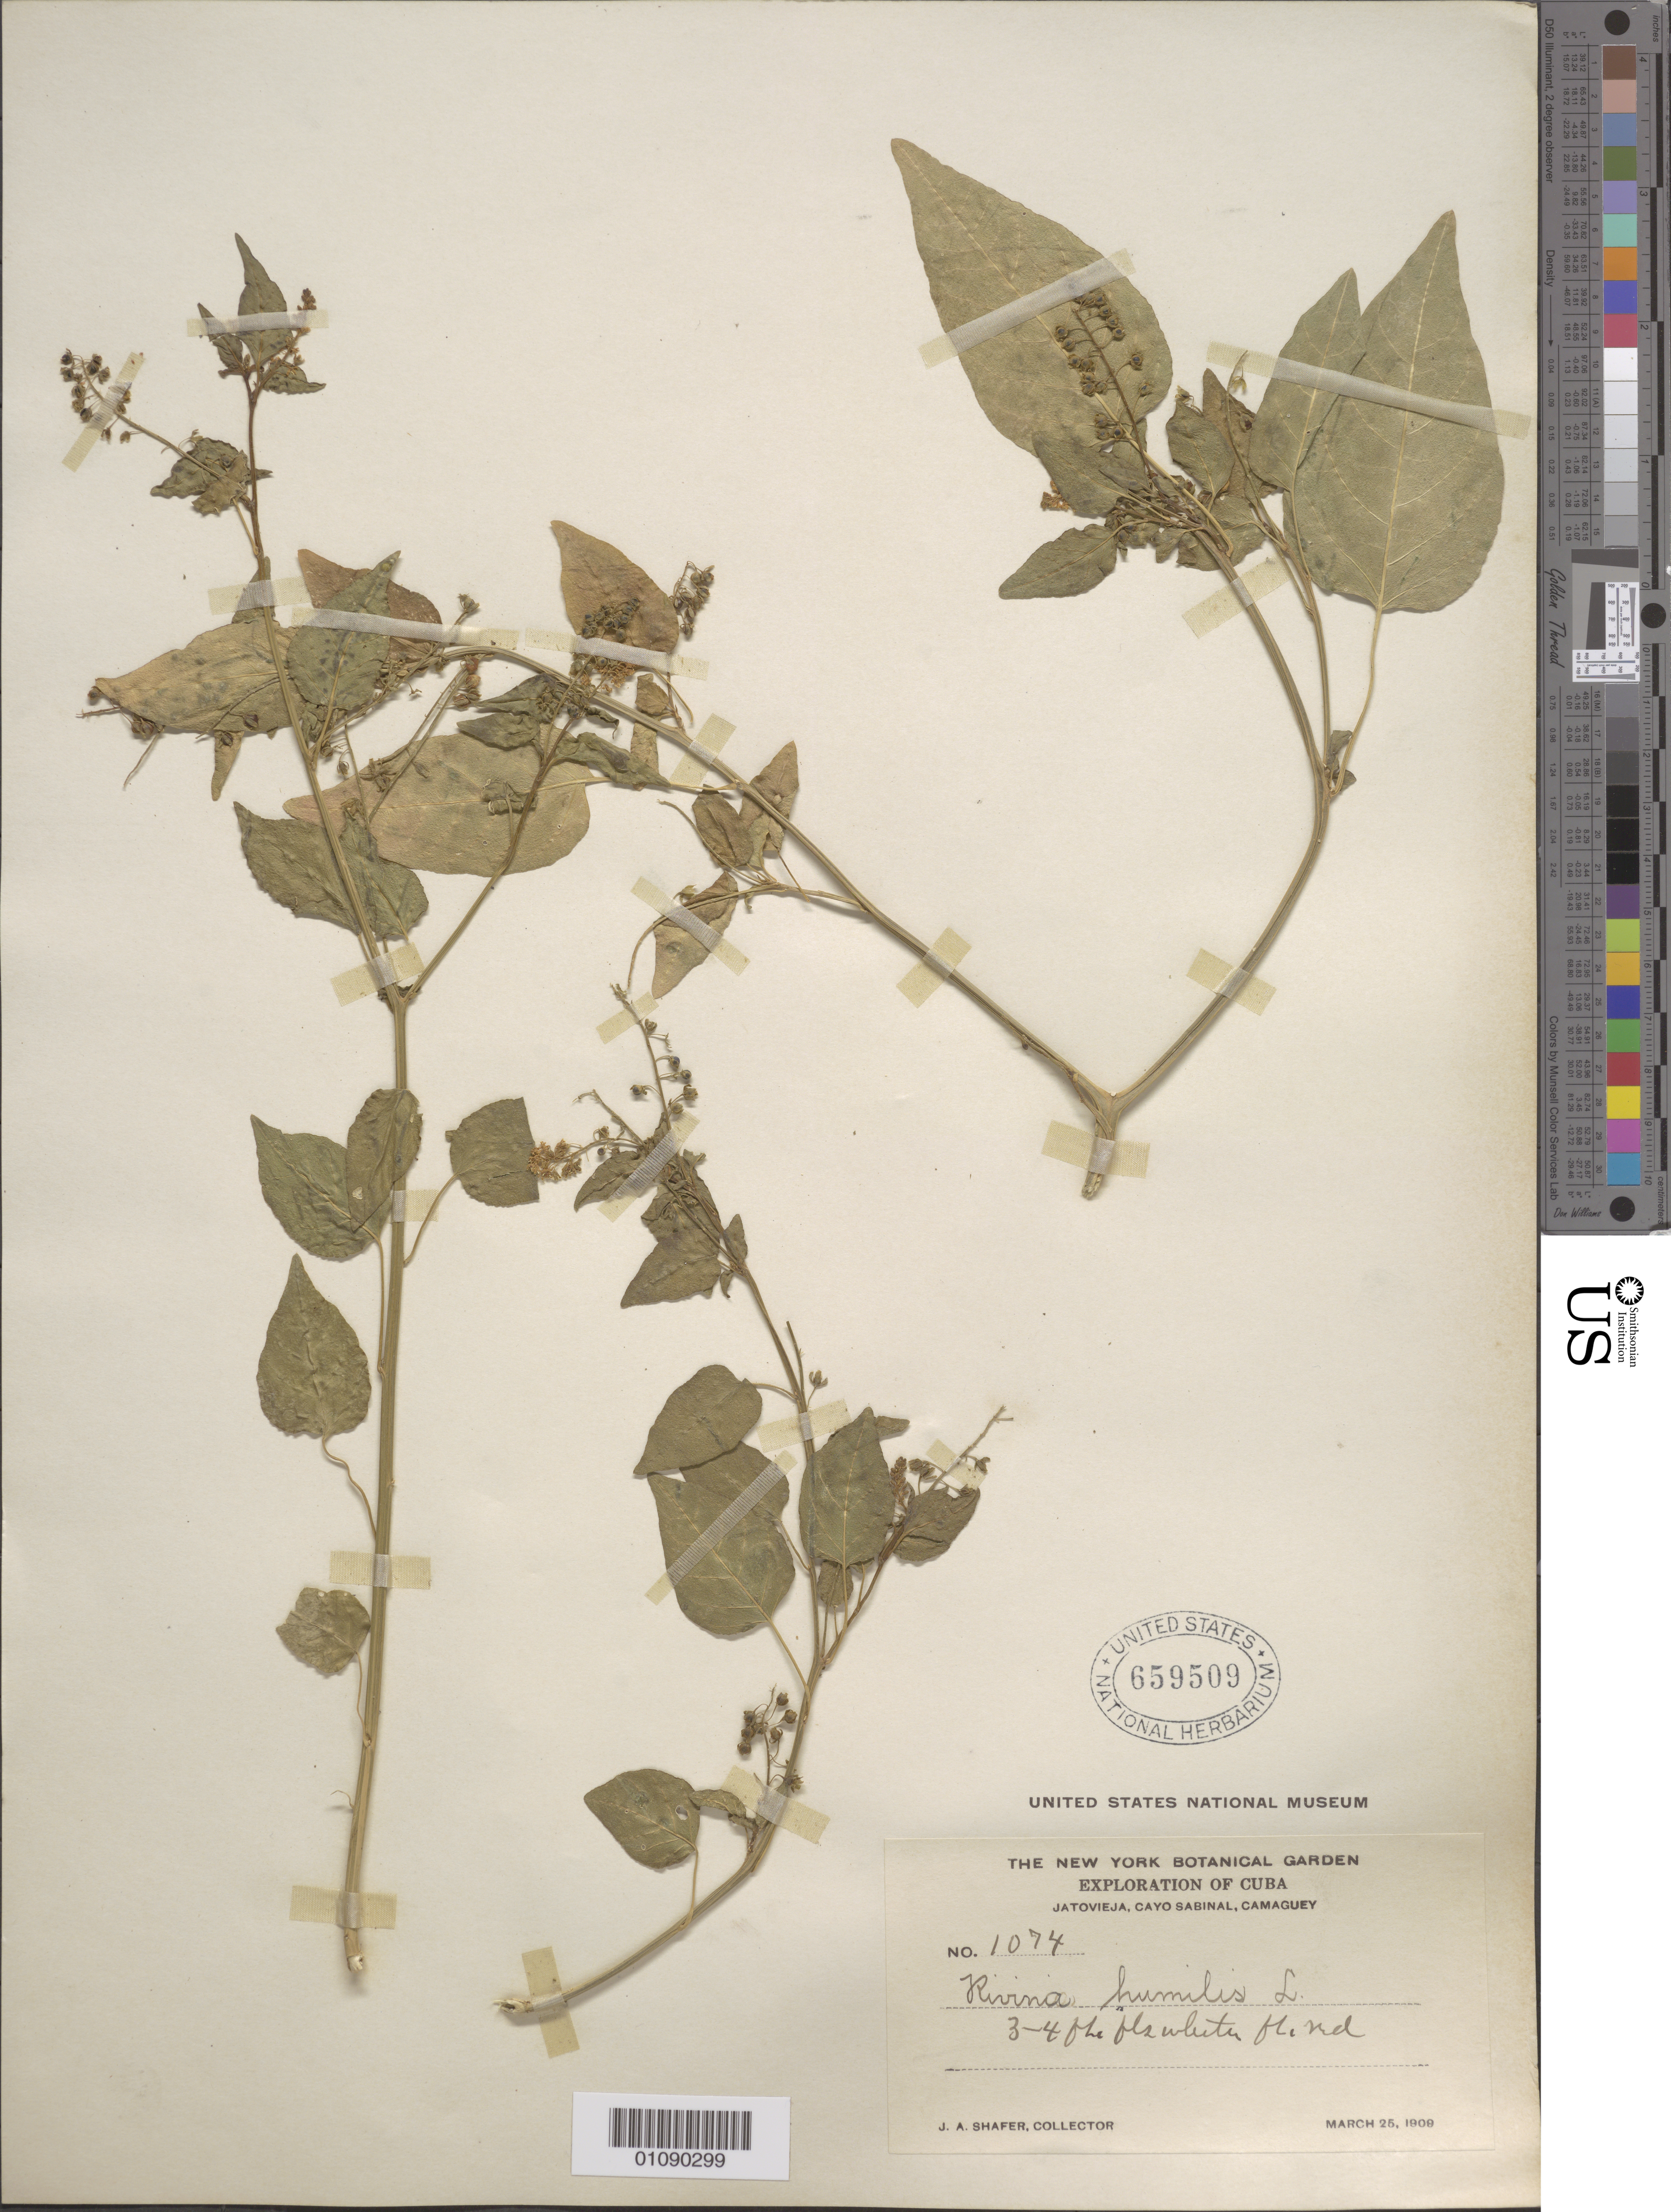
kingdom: Plantae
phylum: Tracheophyta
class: Magnoliopsida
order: Caryophyllales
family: Phytolaccaceae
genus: Rivina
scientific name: Rivina humilis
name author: L.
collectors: J. A. Shafer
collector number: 1074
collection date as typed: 25 Mar 1909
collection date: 1909-03-25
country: Cuba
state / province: Camagüey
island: Cuba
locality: Camaguey, Cayo Sabinal, Jatovieja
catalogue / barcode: US 659509